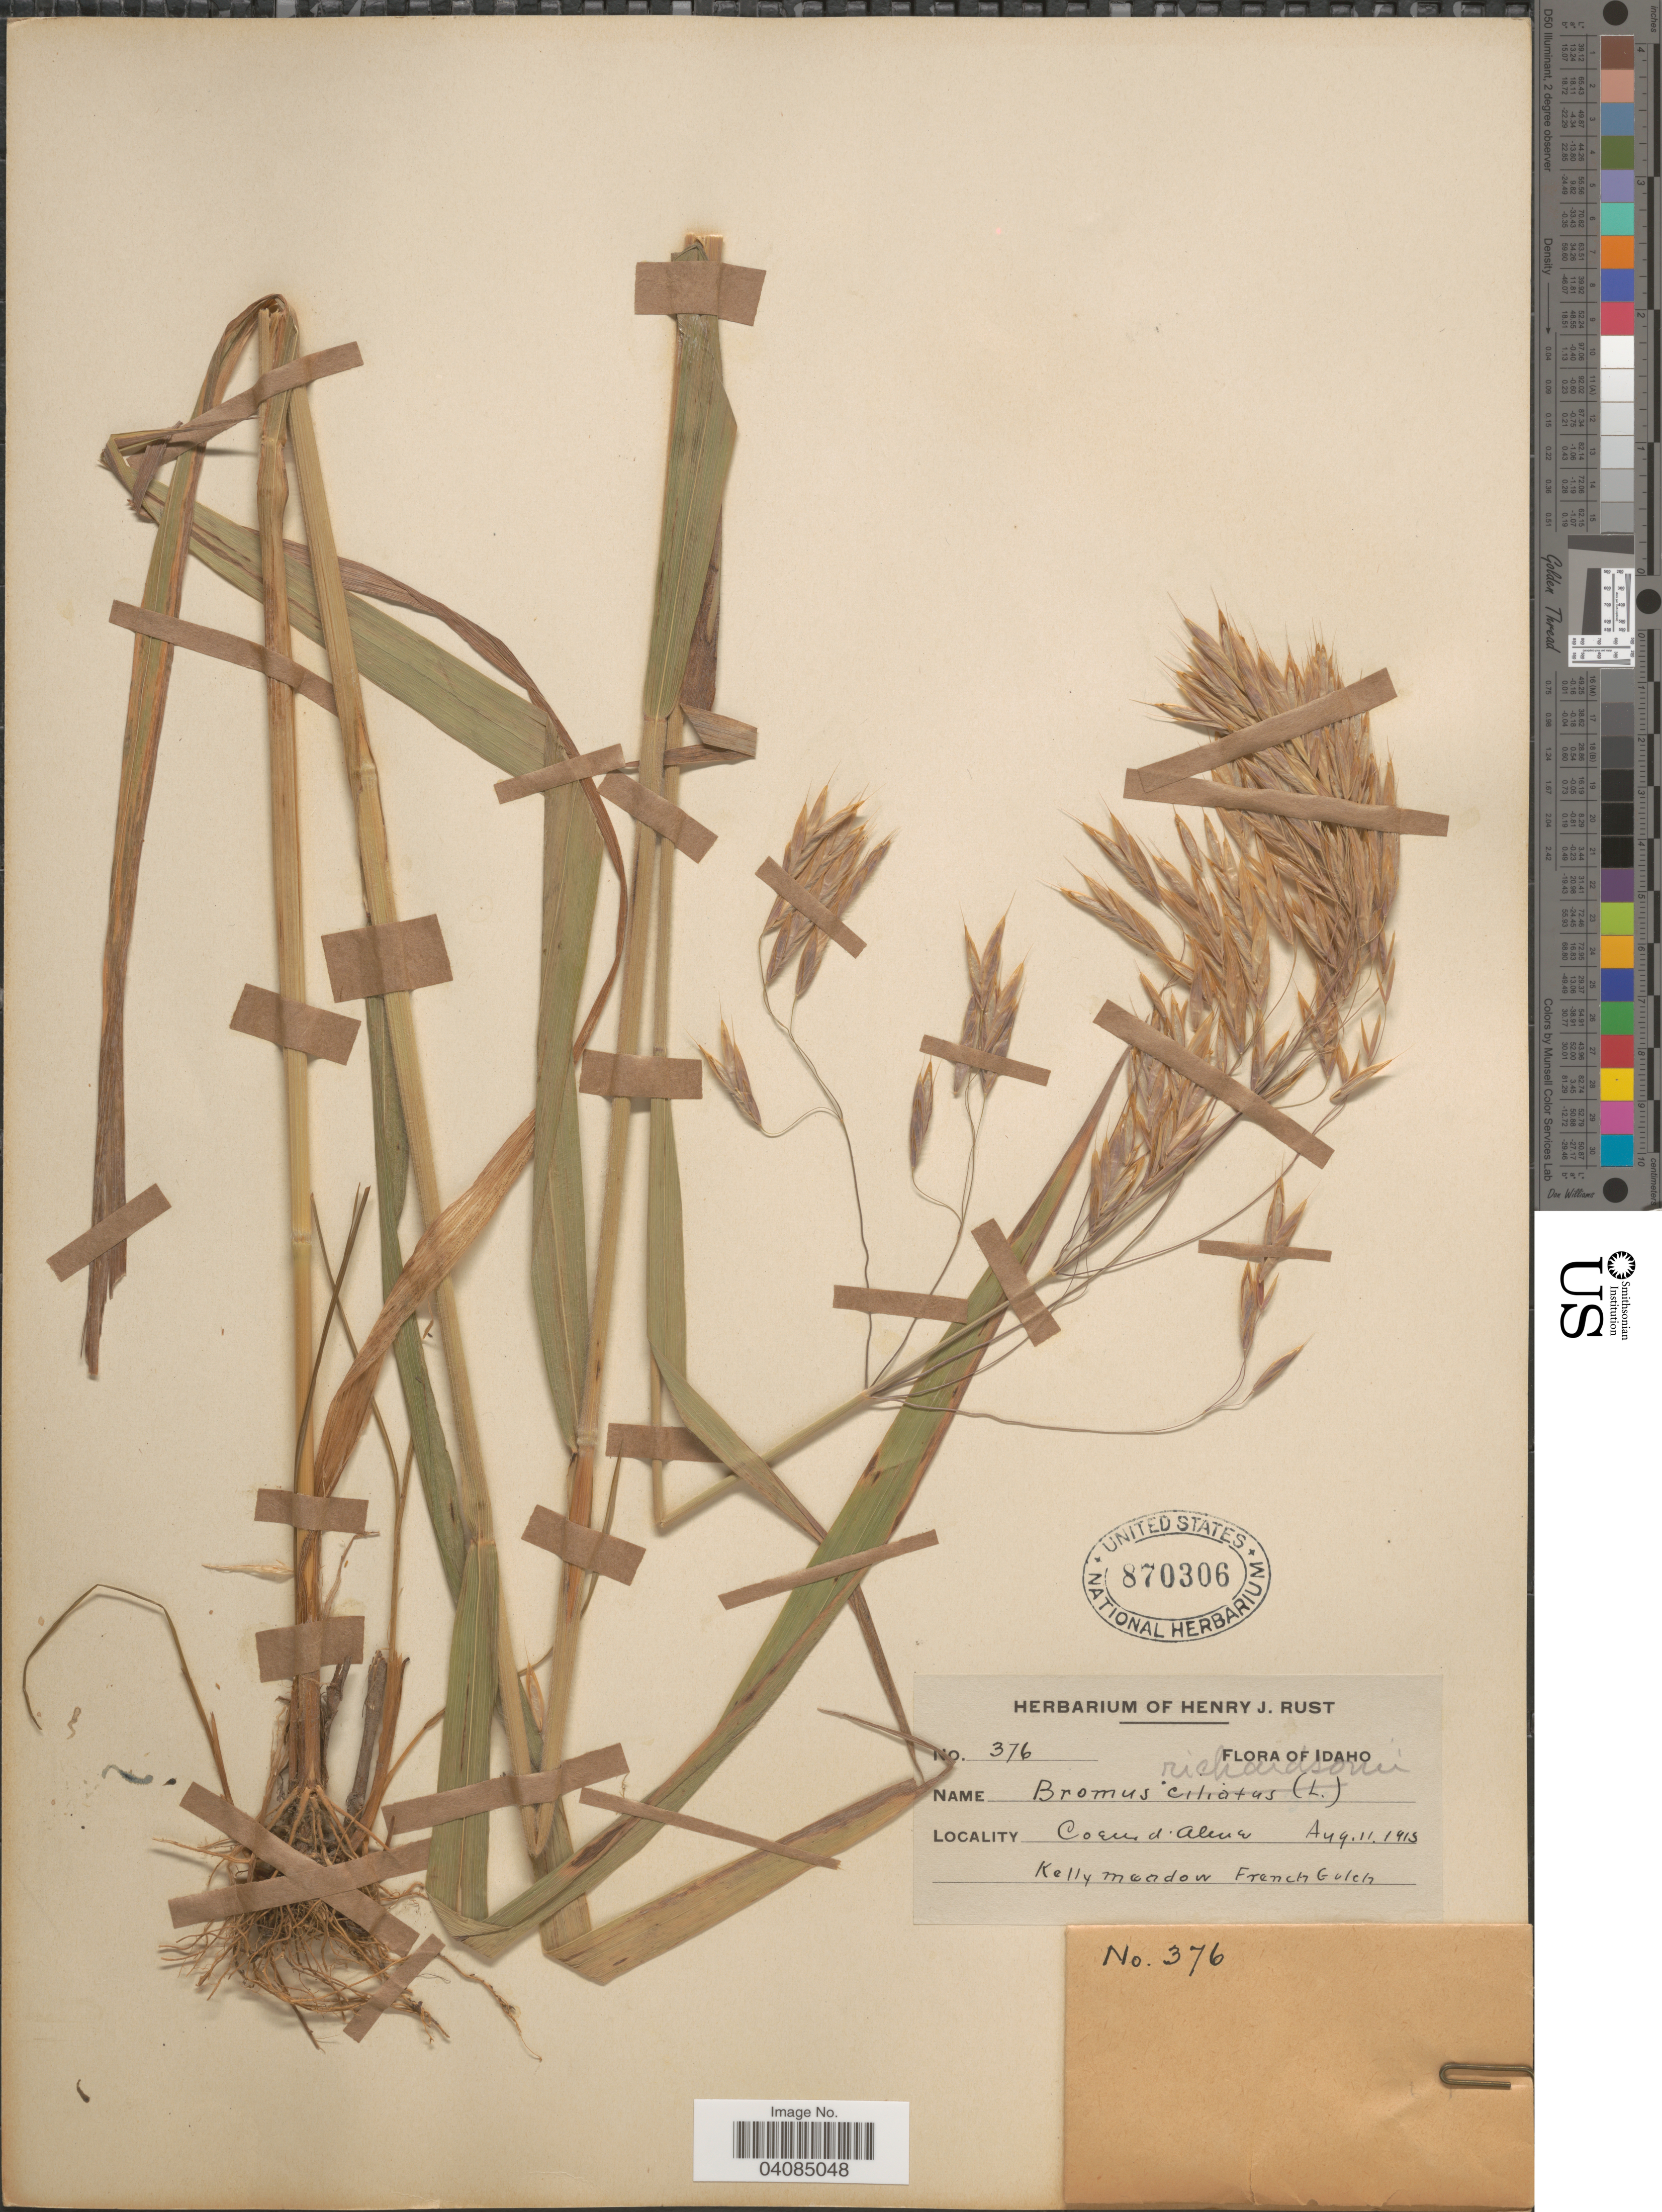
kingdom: Plantae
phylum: Tracheophyta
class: Liliopsida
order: Poales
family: Poaceae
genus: Bromus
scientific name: Bromus racemosus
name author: L.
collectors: ex herb. Henry J. Rust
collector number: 376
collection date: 1913-08-11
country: United States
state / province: Idaho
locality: Coeur d'Alene. Kelly meadow. French Gulch.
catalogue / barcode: US 870306